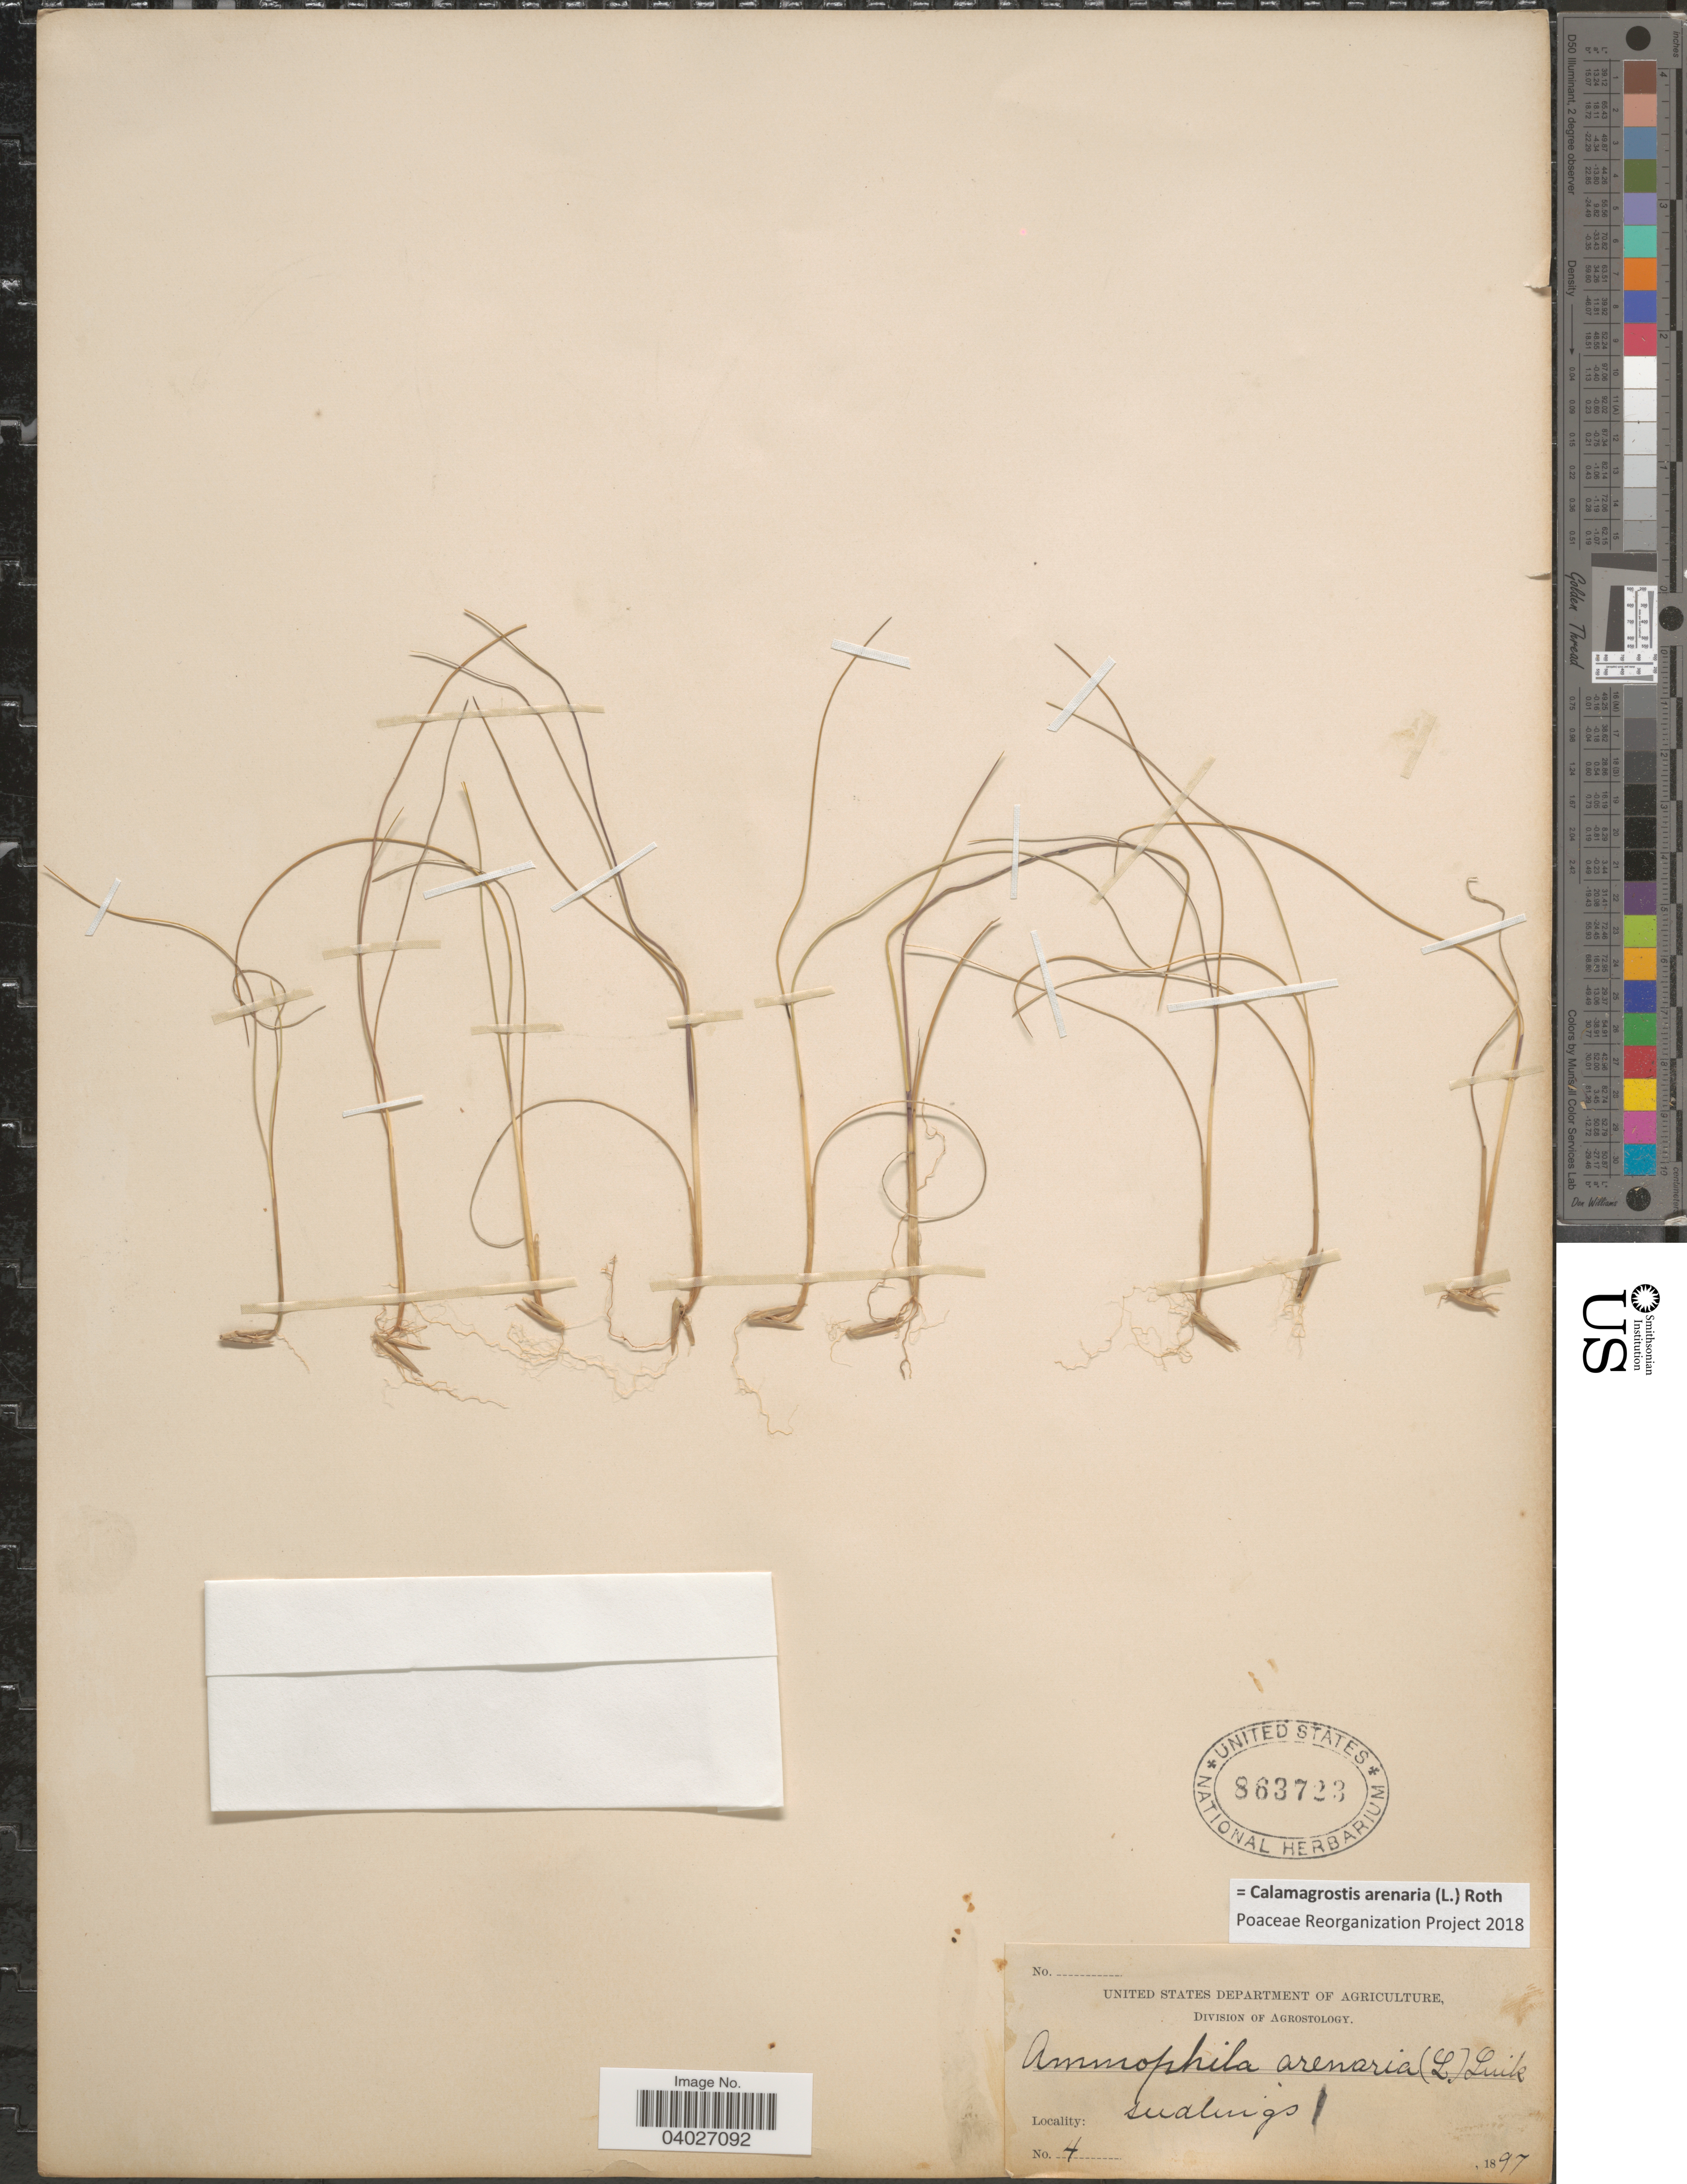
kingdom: Plantae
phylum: Tracheophyta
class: Liliopsida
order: Poales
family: Poaceae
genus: Calamagrostis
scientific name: Calamagrostis arenaria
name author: (L.) Roth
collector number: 4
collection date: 1897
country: United States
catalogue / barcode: US 863723